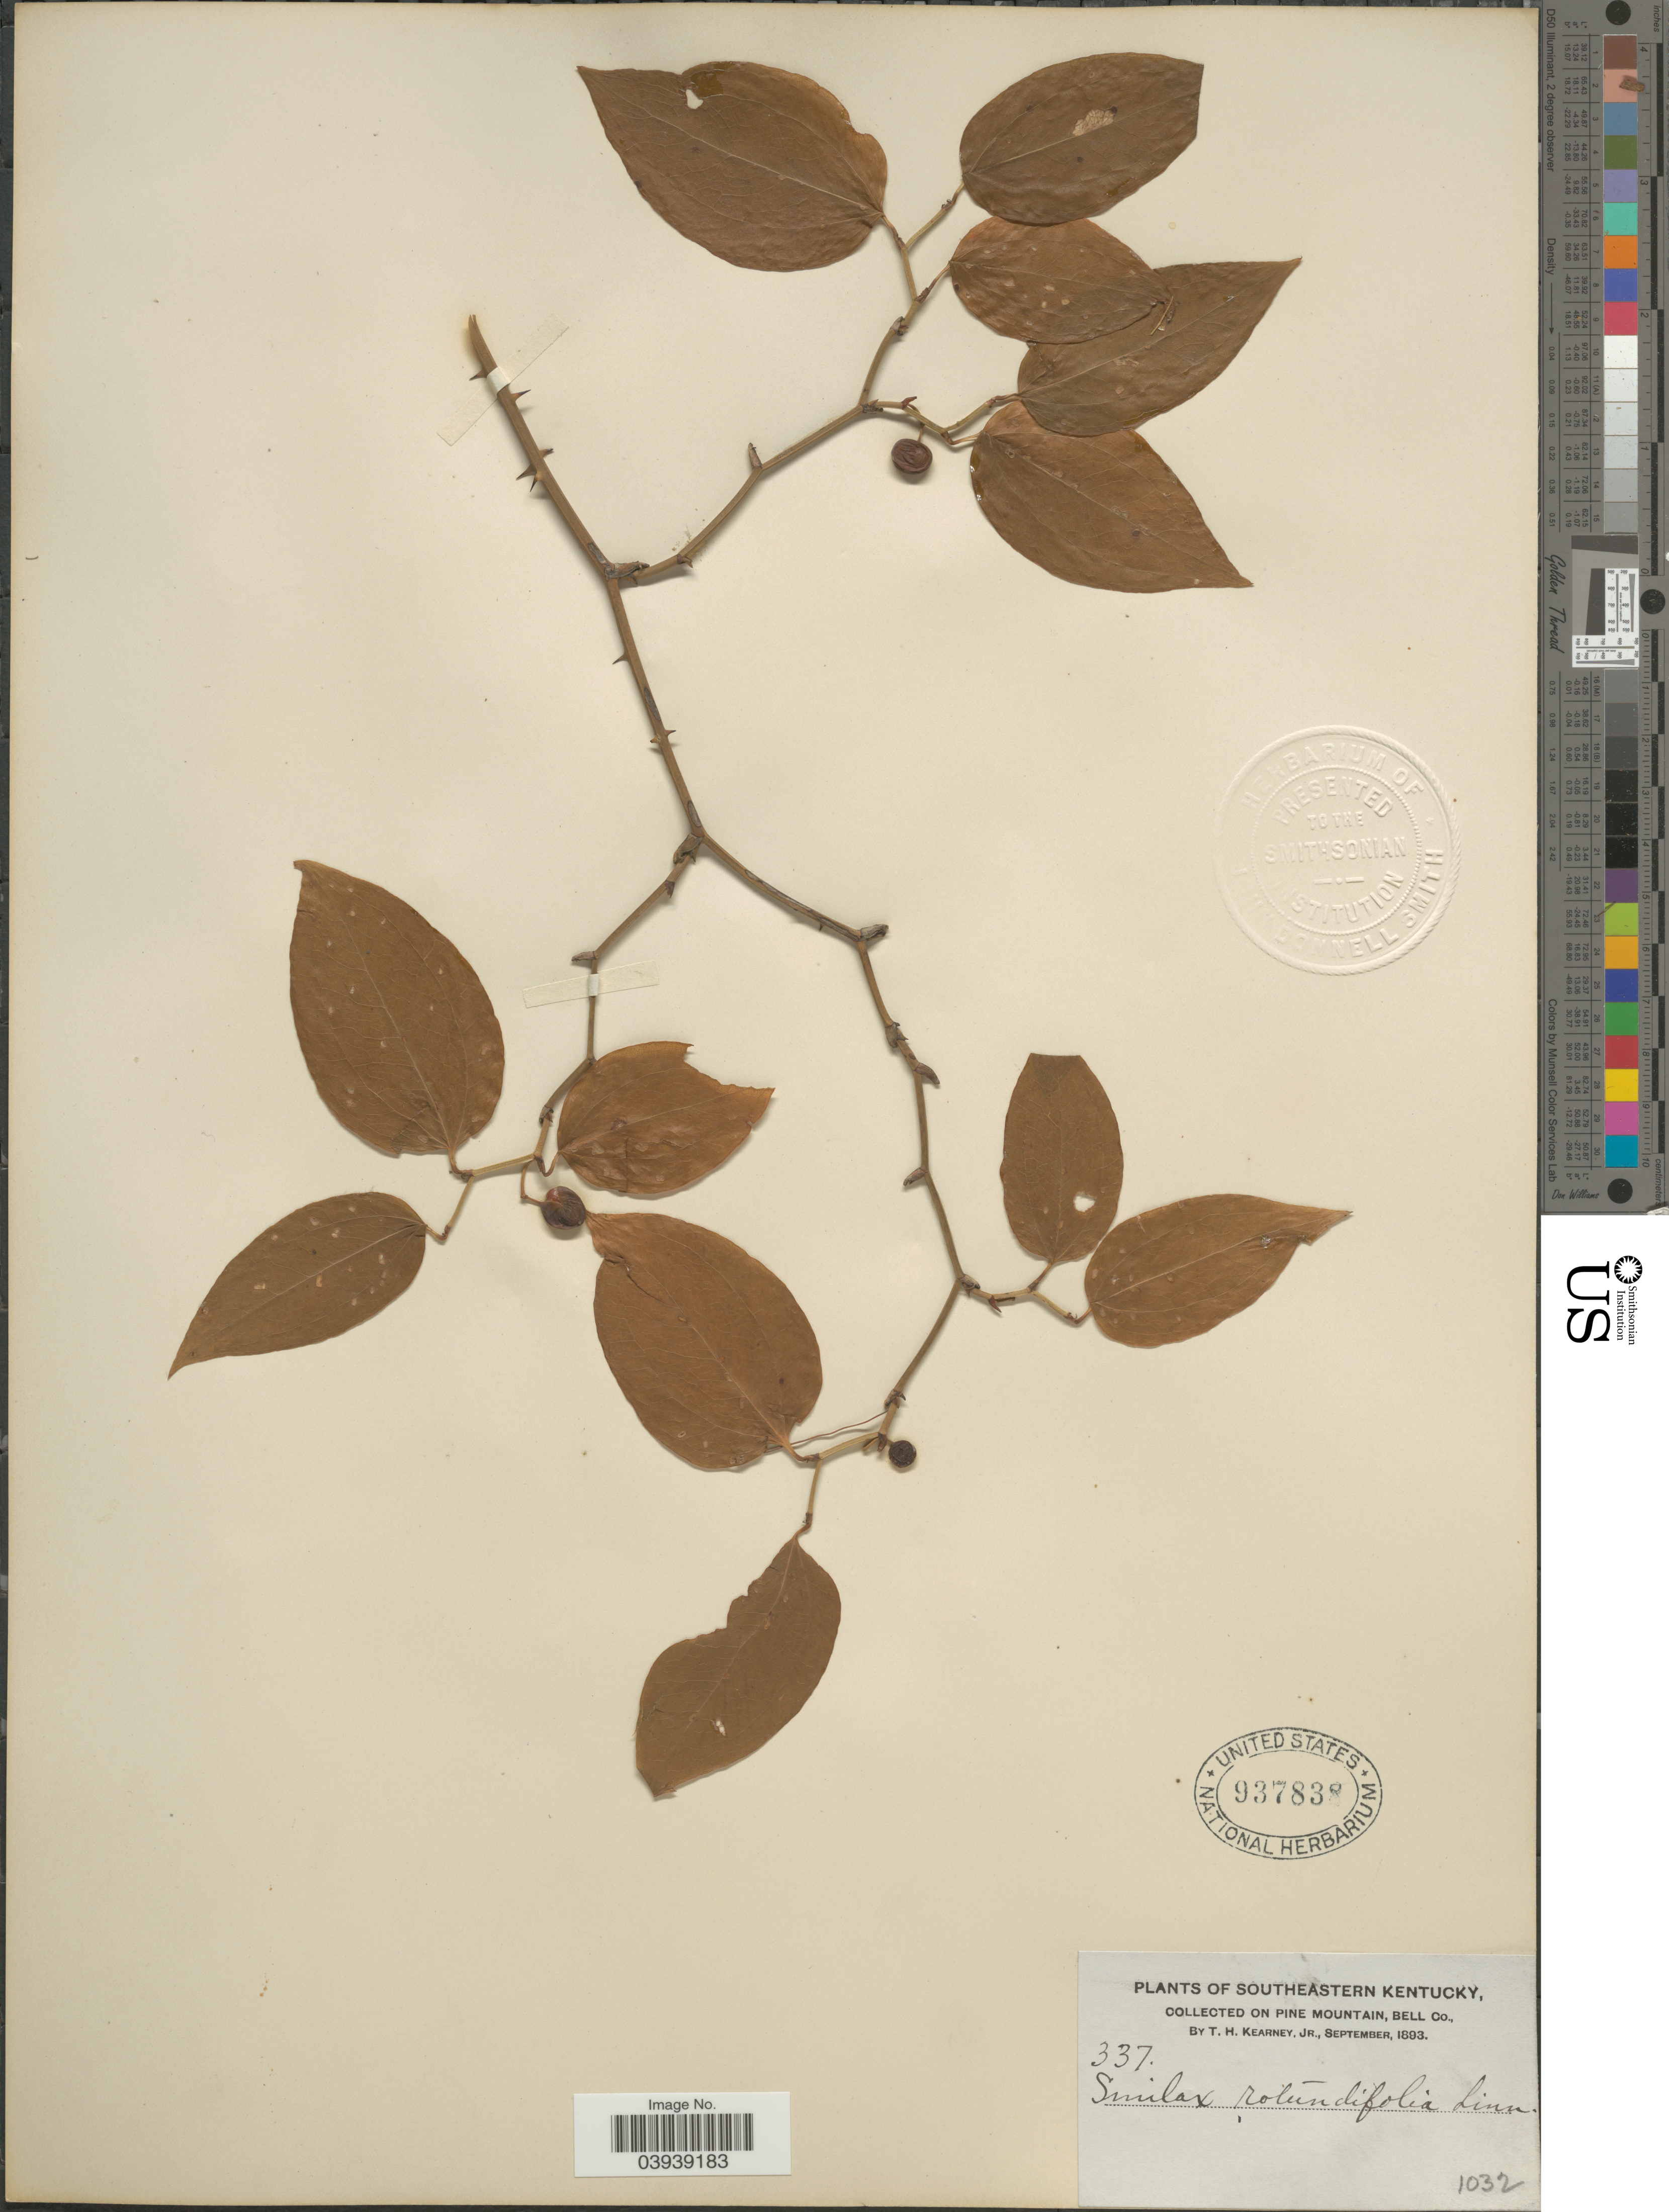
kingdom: Plantae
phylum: Tracheophyta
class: Liliopsida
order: Liliales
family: Smilacaceae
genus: Smilax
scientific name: Smilax rotundifolia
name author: L.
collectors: T. H. Kearney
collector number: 337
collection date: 1893-09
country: United States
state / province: Kentucky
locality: Southeastern Kentucky. On Pine Mountain, Bell Co.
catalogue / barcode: US 937838